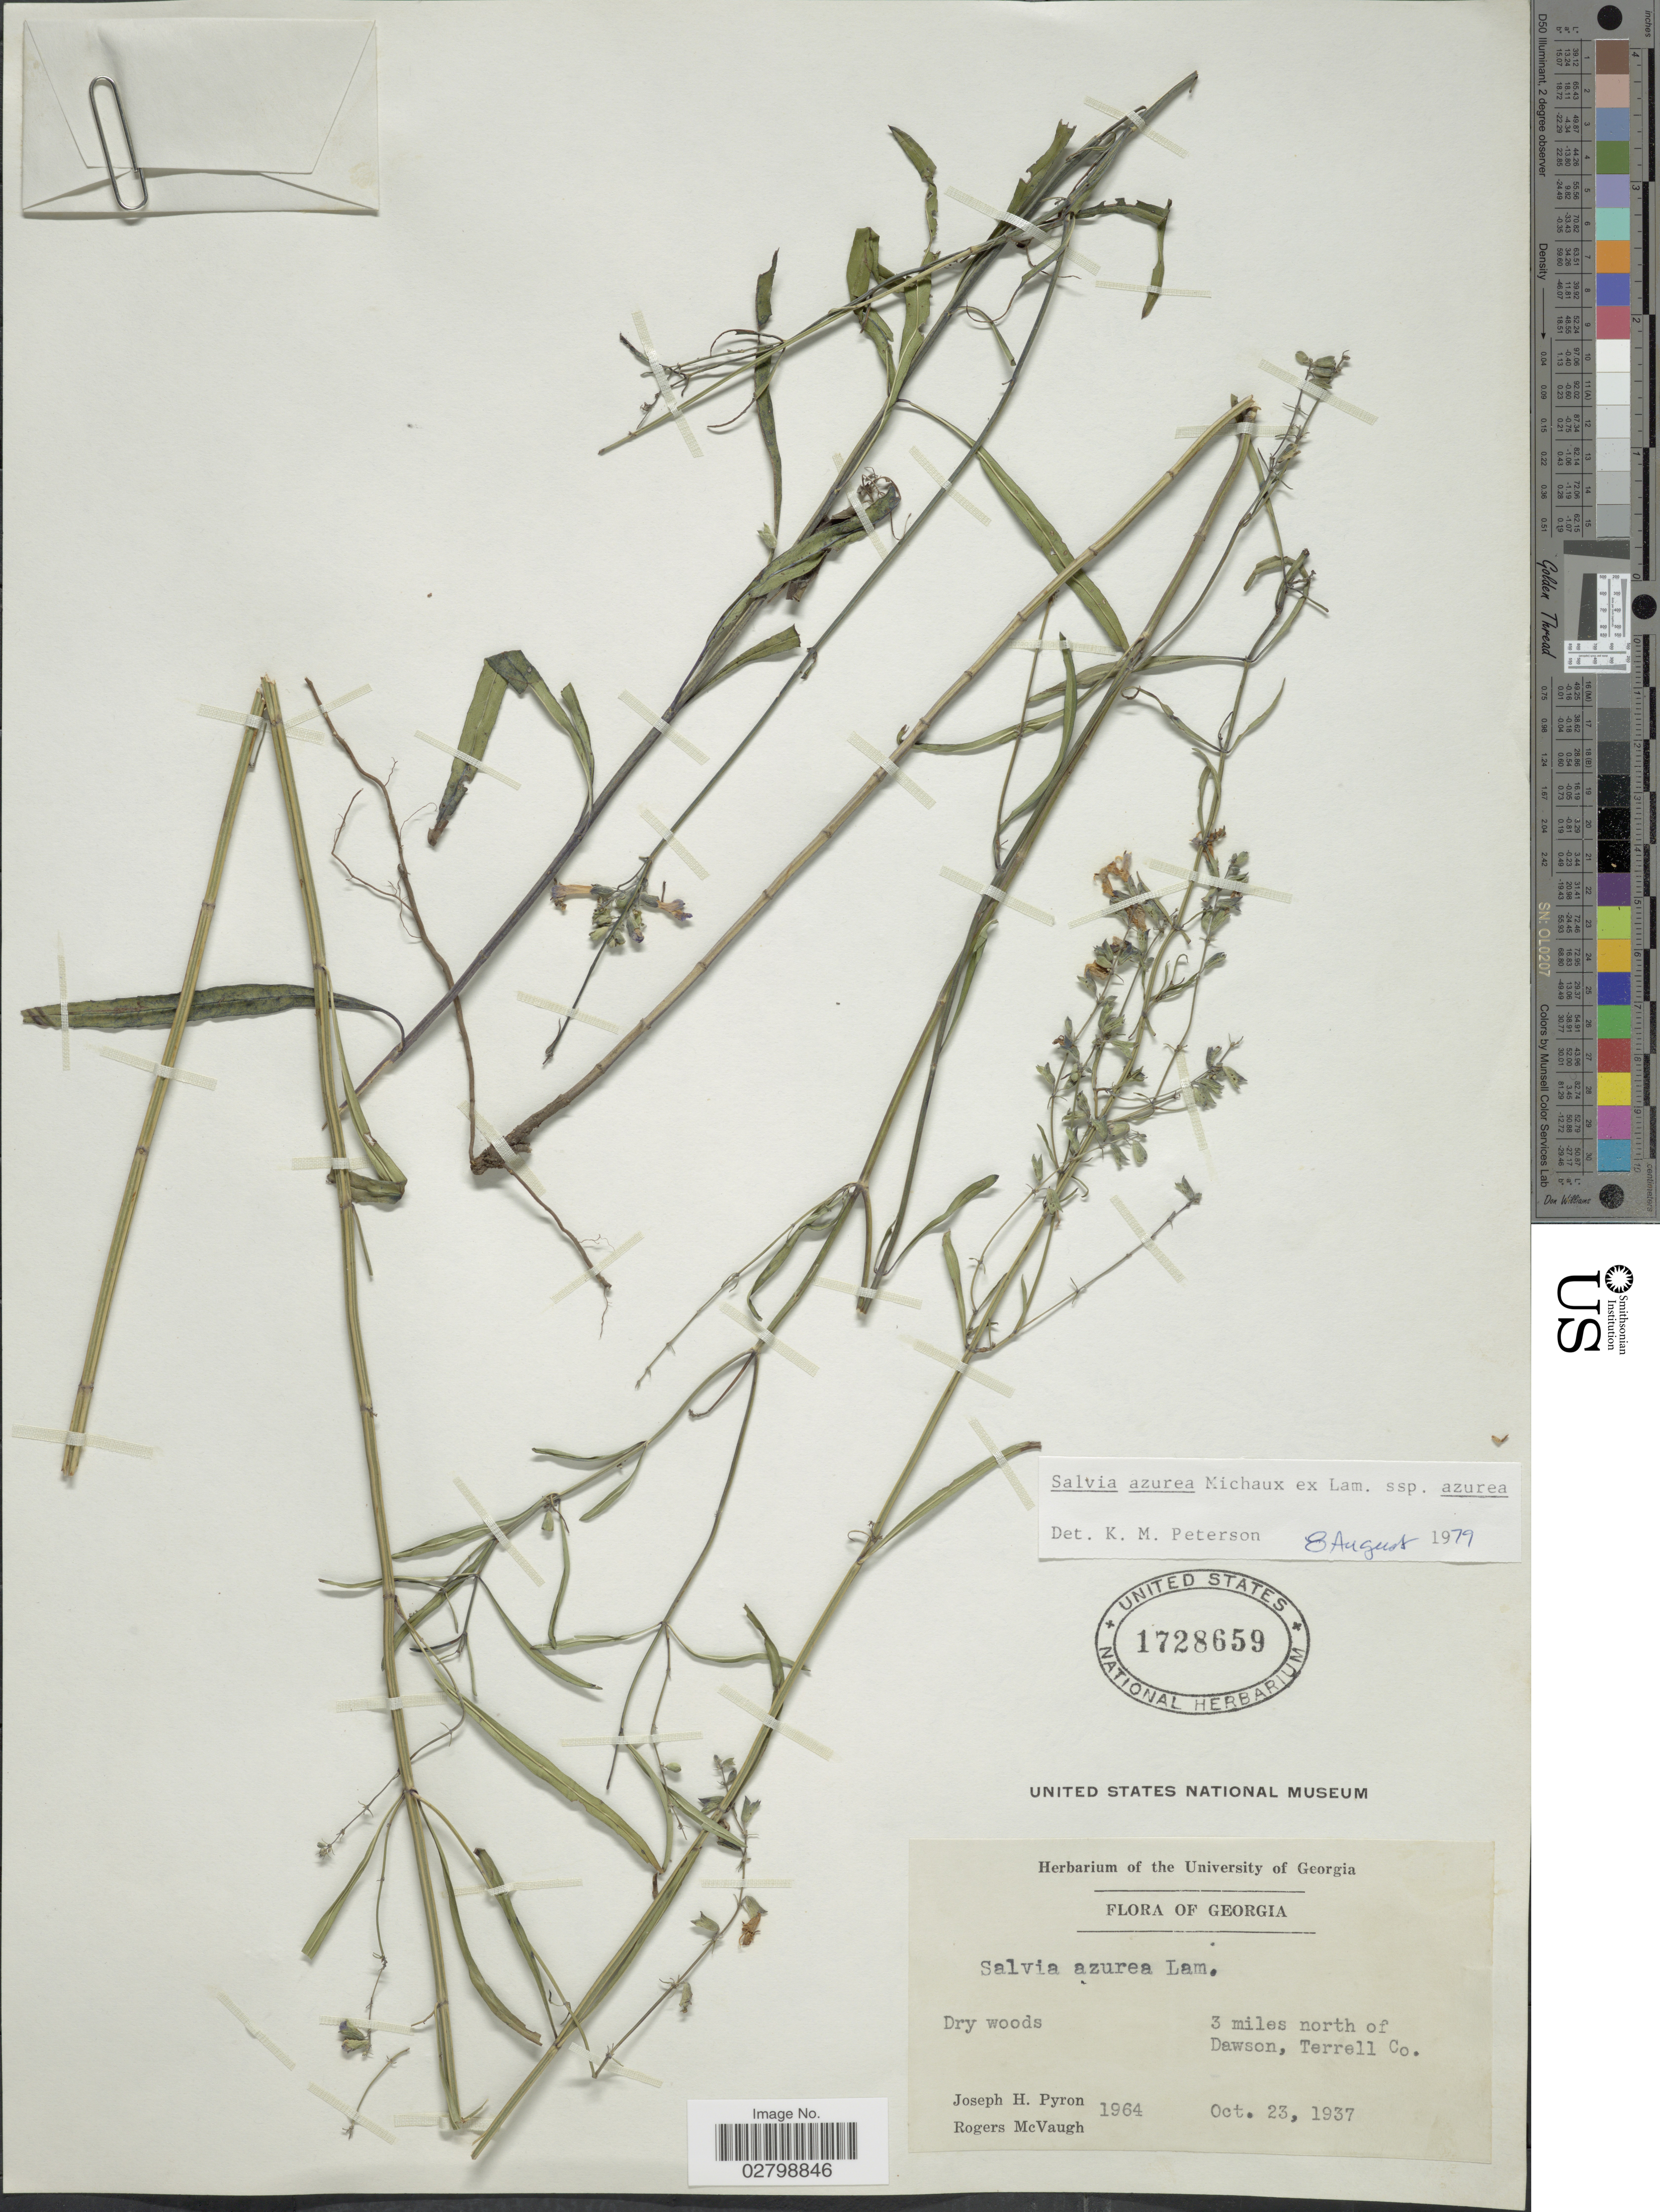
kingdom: Plantae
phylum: Tracheophyta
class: Magnoliopsida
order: Lamiales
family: Lamiaceae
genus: Salvia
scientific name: Salvia azurea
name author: Michx. ex Vahl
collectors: J. H. Pyron & R. McVaugh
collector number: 1964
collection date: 1937-10-23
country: United States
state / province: Georgia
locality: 3 miles north of Dawson, Terrell Co.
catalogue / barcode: US 1728659